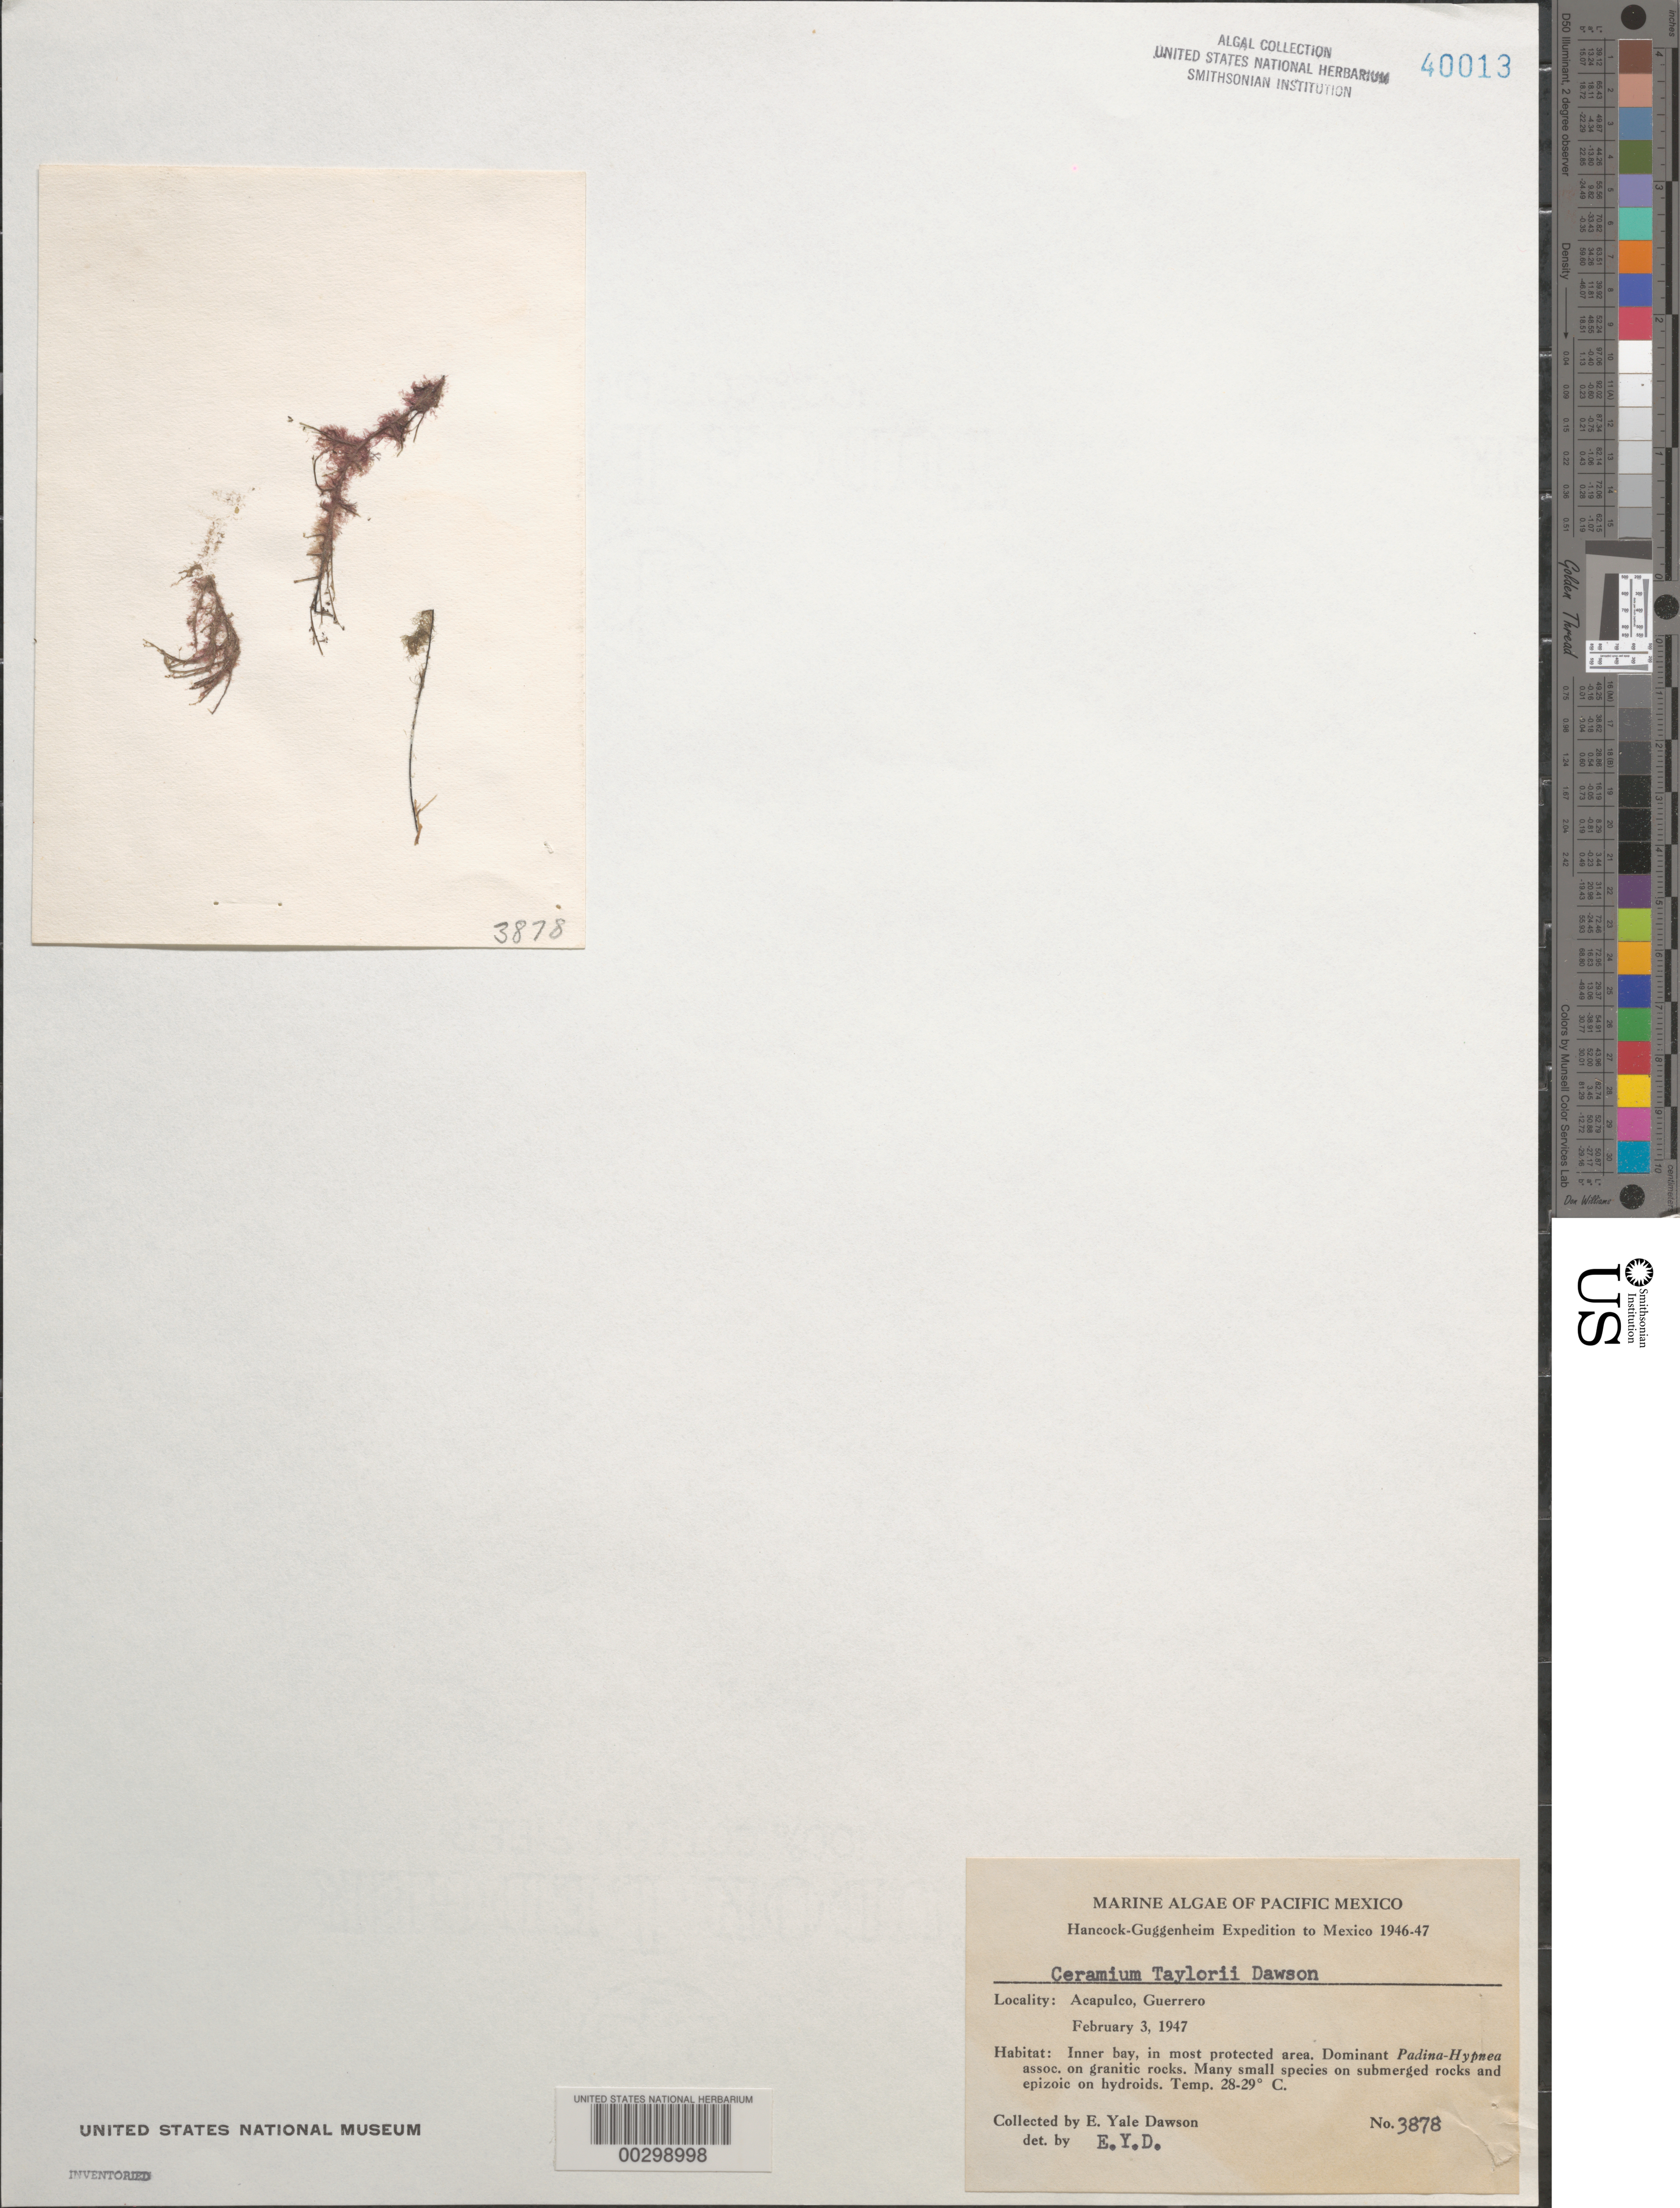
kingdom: Plantae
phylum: Rhodophyta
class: Florideophyceae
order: Ceramiales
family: Ceramiaceae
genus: Gayliella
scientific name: Gayliella taylorii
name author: (E.Y. Dawson) T.O. Cho & S.M. Boo in T.O. Cho et al.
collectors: E. Y. Dawson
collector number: EYD 3878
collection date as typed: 03 February 1947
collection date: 1947-02-03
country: Mexico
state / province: Guerrero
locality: Acapulco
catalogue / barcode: US 40013